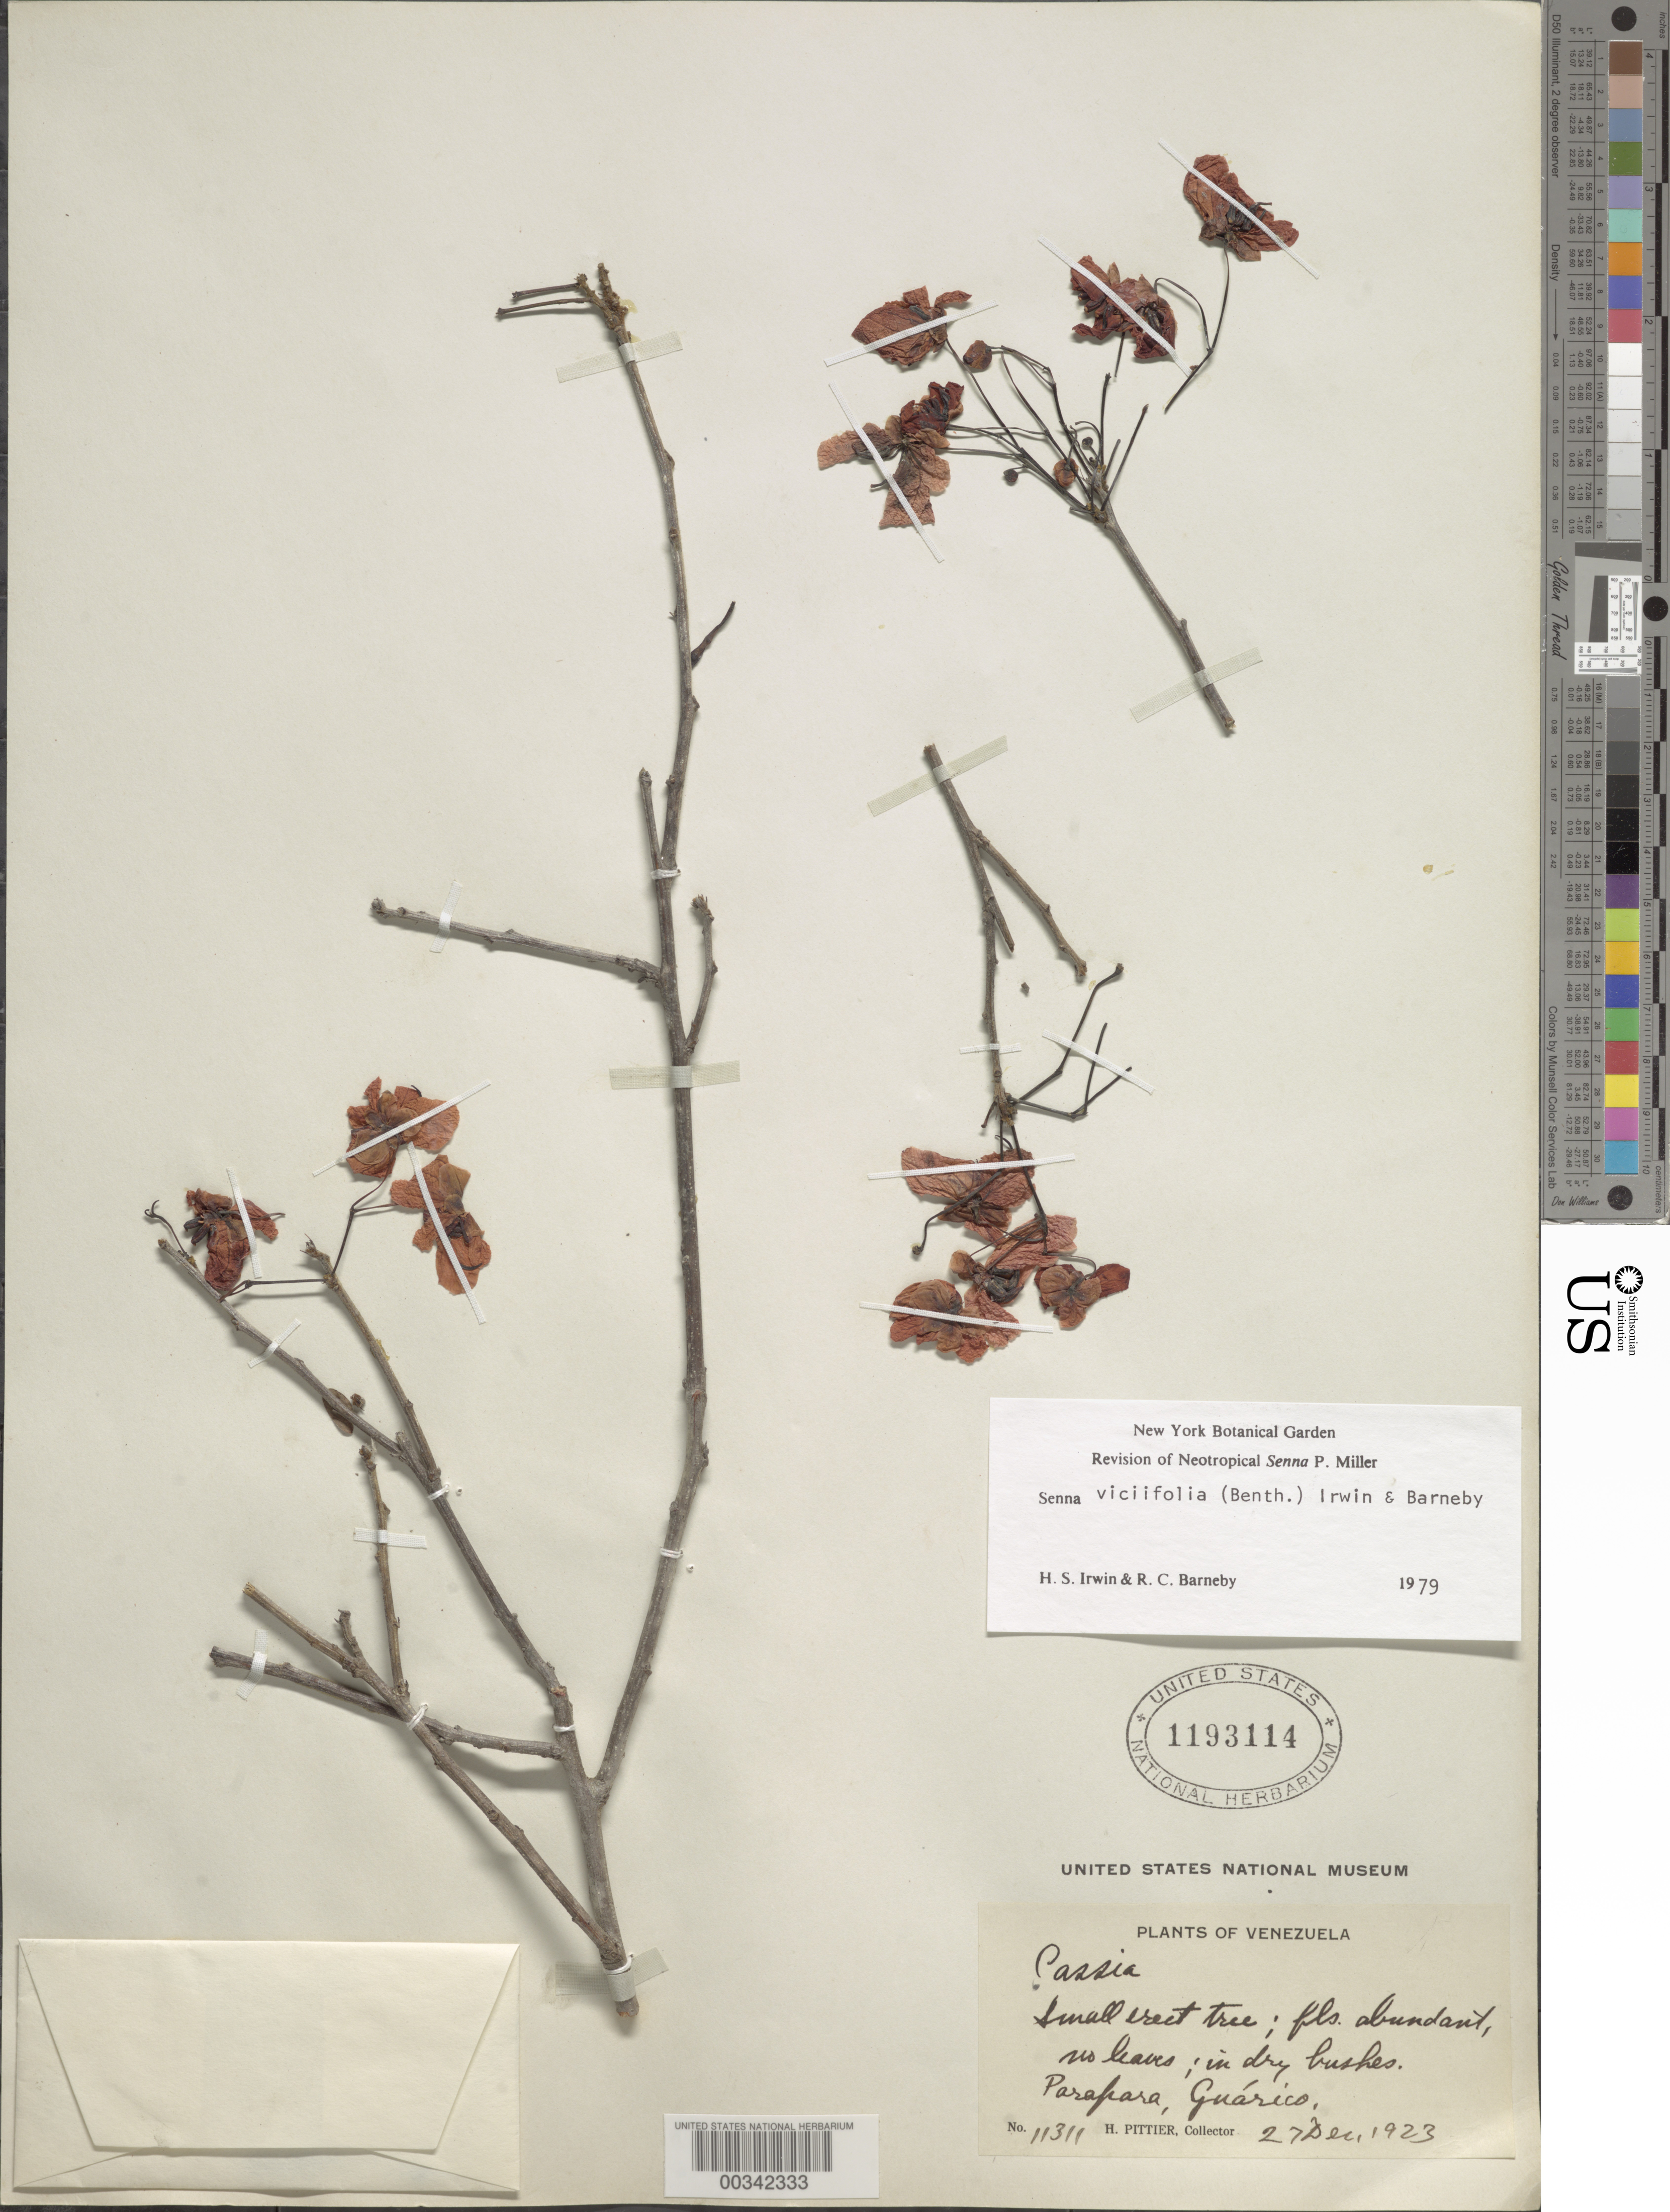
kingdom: Plantae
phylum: Tracheophyta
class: Magnoliopsida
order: Fabales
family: Fabaceae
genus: Senna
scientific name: Senna viciifolia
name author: (Benth.) H.S. Irwin & Barneby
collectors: H. F. Pittier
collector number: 11311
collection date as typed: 27 Dec 1923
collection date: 1923-12-27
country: Venezuela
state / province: Guárico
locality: Parapara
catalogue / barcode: US 1193114